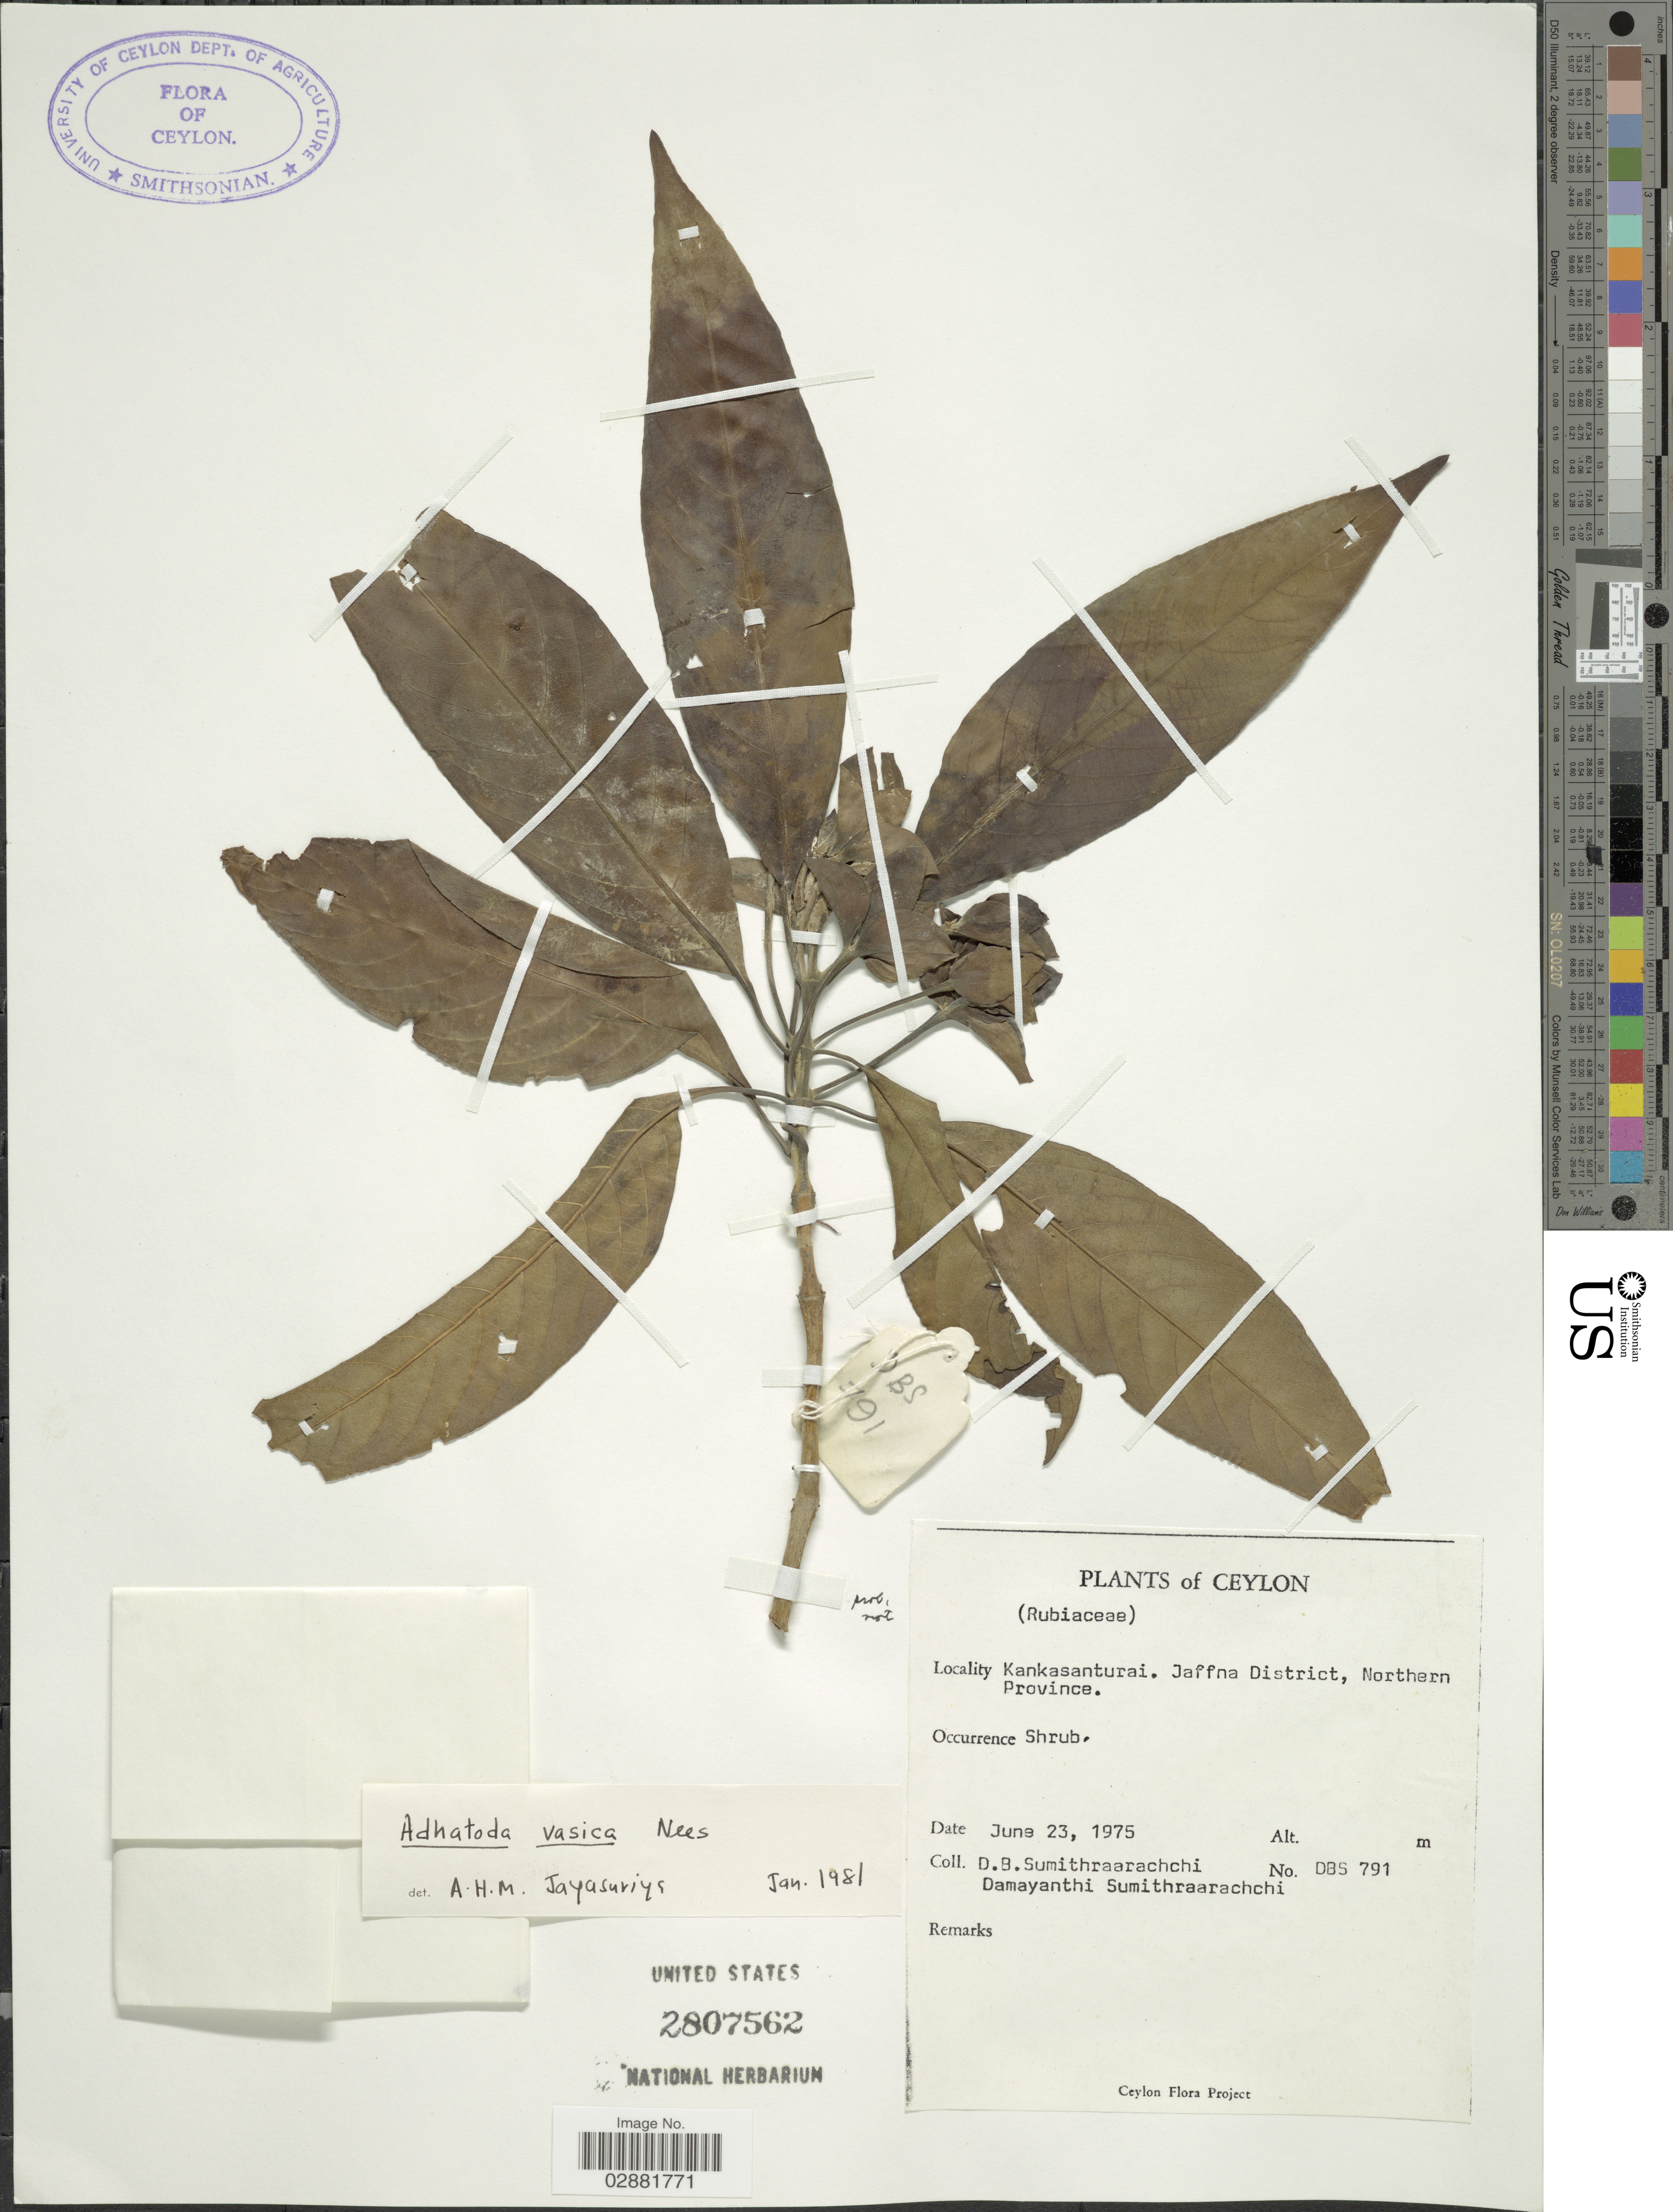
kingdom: Plantae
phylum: Tracheophyta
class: Magnoliopsida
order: Lamiales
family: Acanthaceae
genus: Justicia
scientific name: Justicia adhatoda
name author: L.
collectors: D. B. Sumithraarachchi & D. Sumithraarachchi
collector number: DBS791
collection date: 1975-06-23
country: Sri Lanka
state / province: Northern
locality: Kankasanturai, Jaffna District, Northern Province.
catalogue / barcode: US 2807562